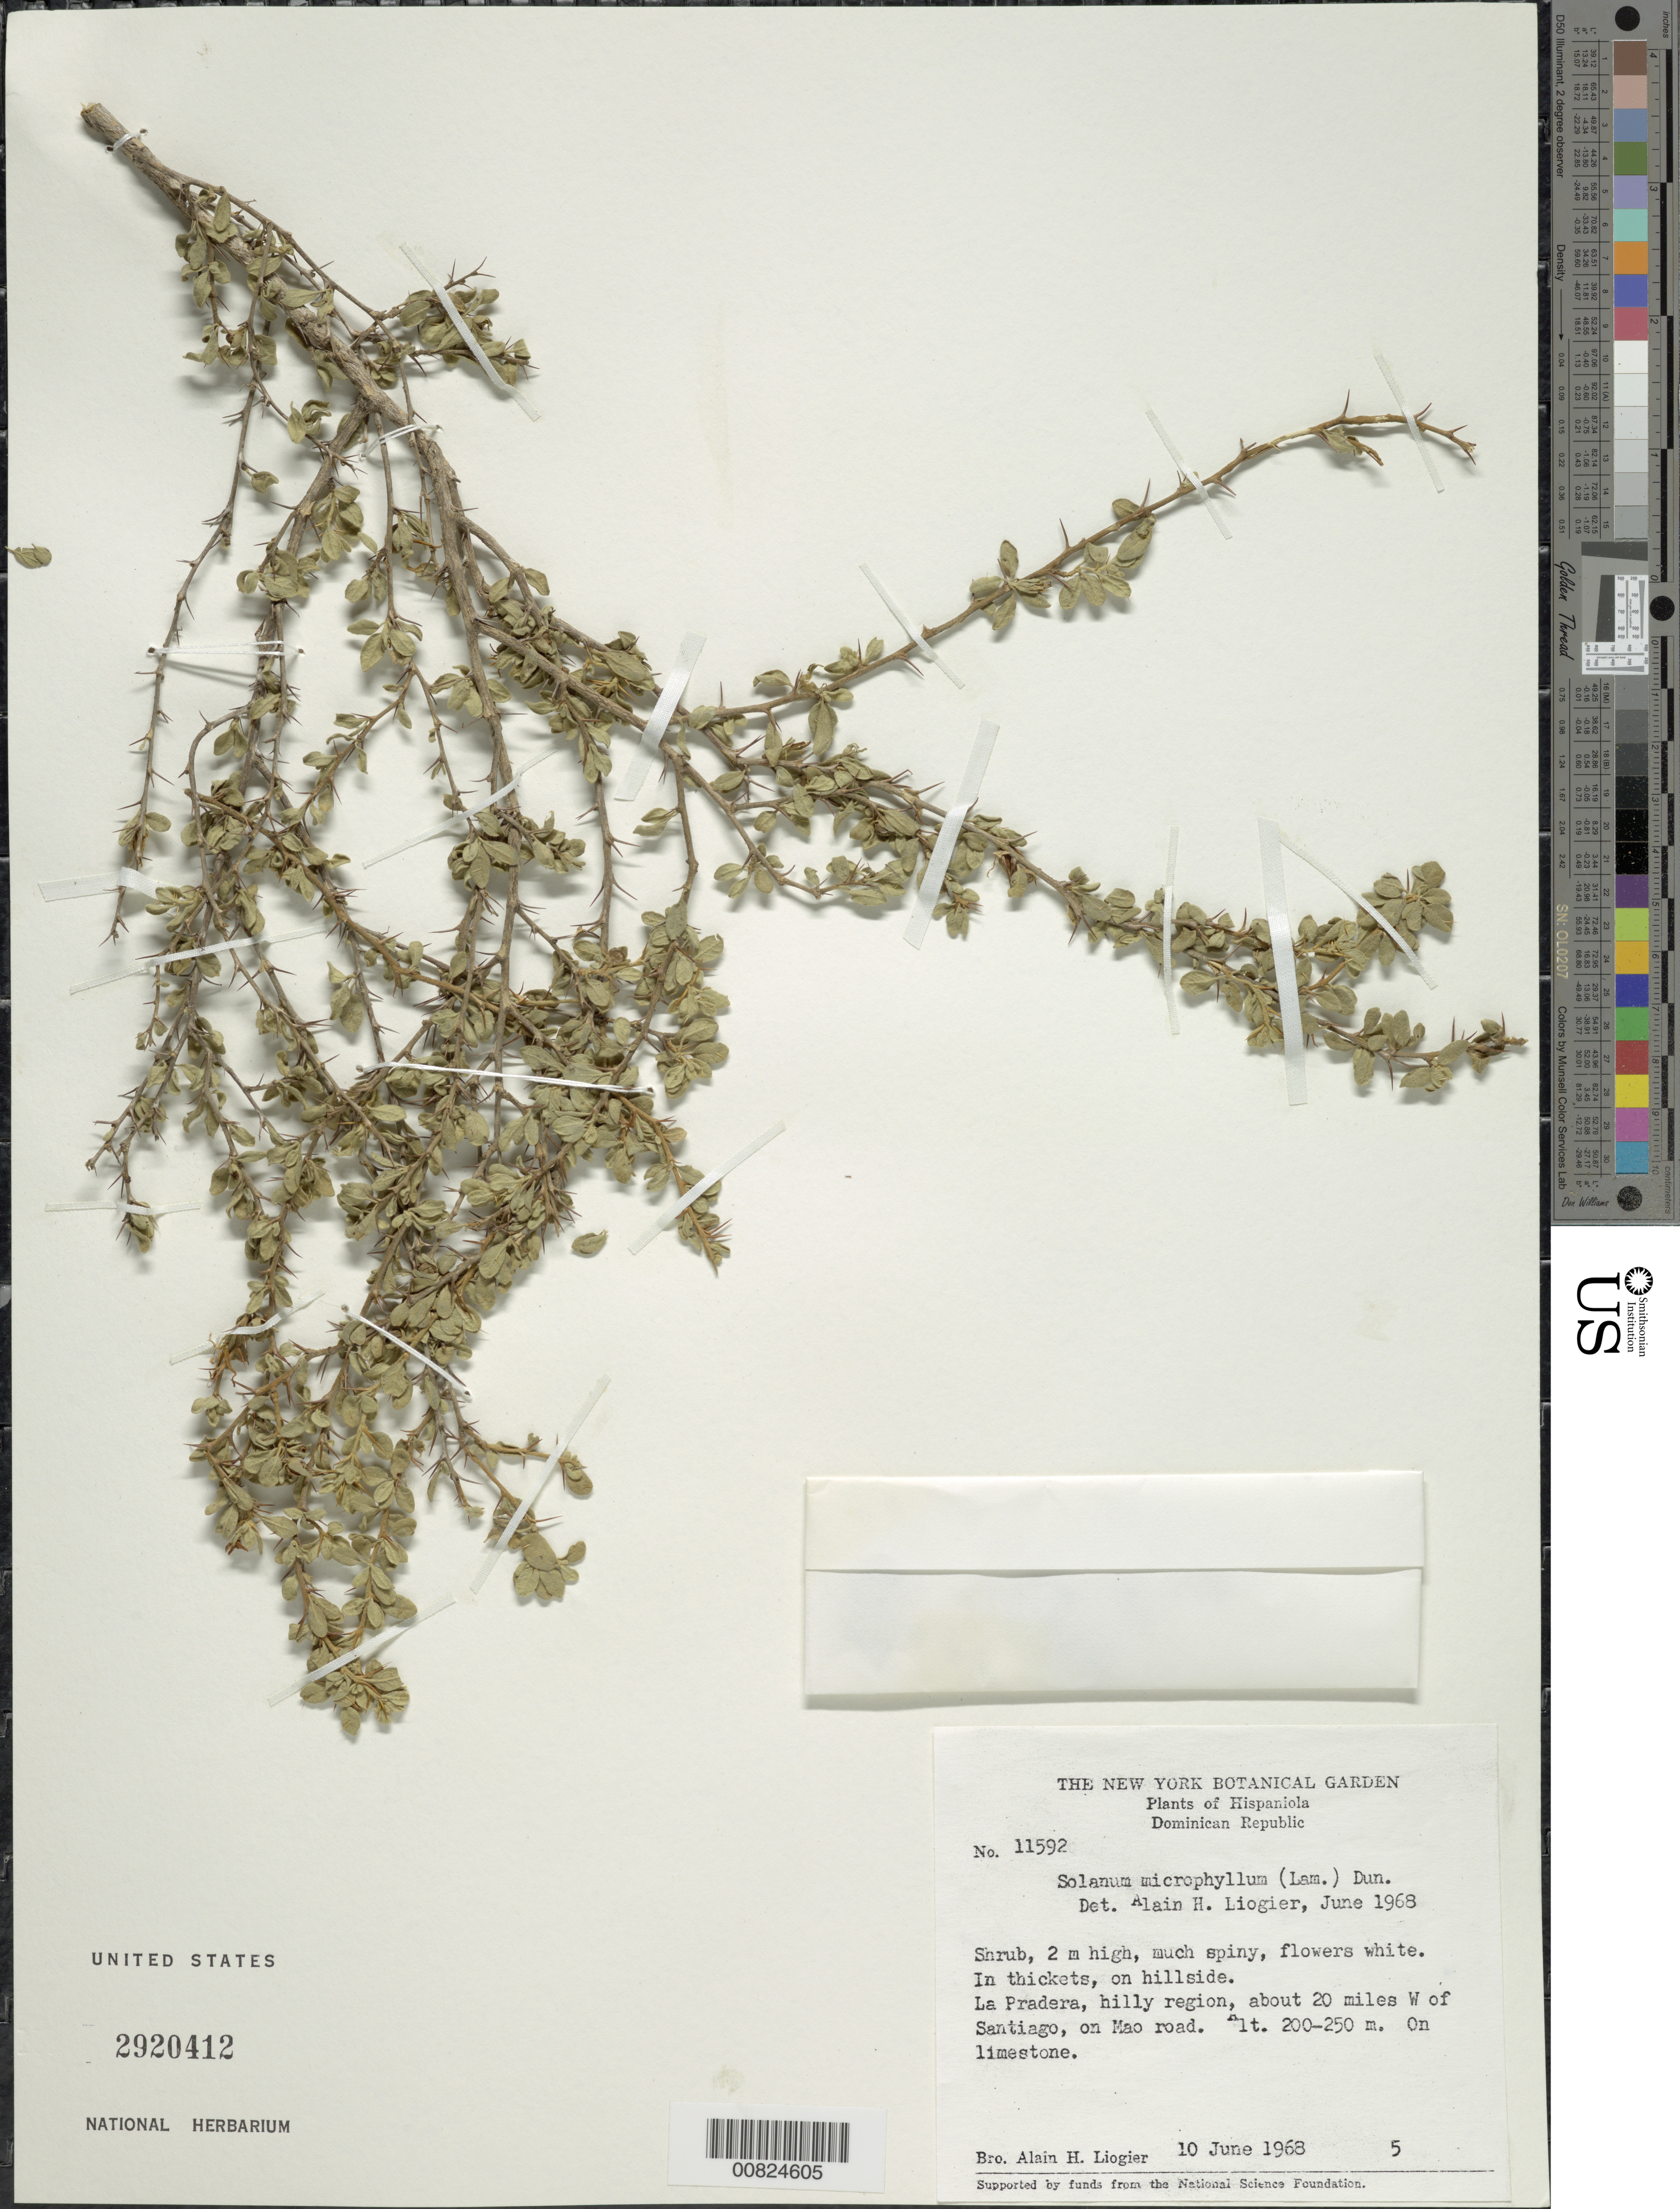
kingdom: Plantae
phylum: Tracheophyta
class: Magnoliopsida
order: Solanales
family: Solanaceae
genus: Solanum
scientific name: Solanum microphyllum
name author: Hawkes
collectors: A. H. Liogier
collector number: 11592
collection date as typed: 10 Jun 1968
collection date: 1968-06-10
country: Dominican Republic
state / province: Santiago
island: Hispaniola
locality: La Pradera, hilly region, about 20 miles W of Santiago on Mao Road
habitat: In thickets on limestone on hillside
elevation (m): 200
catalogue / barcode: US 2920412